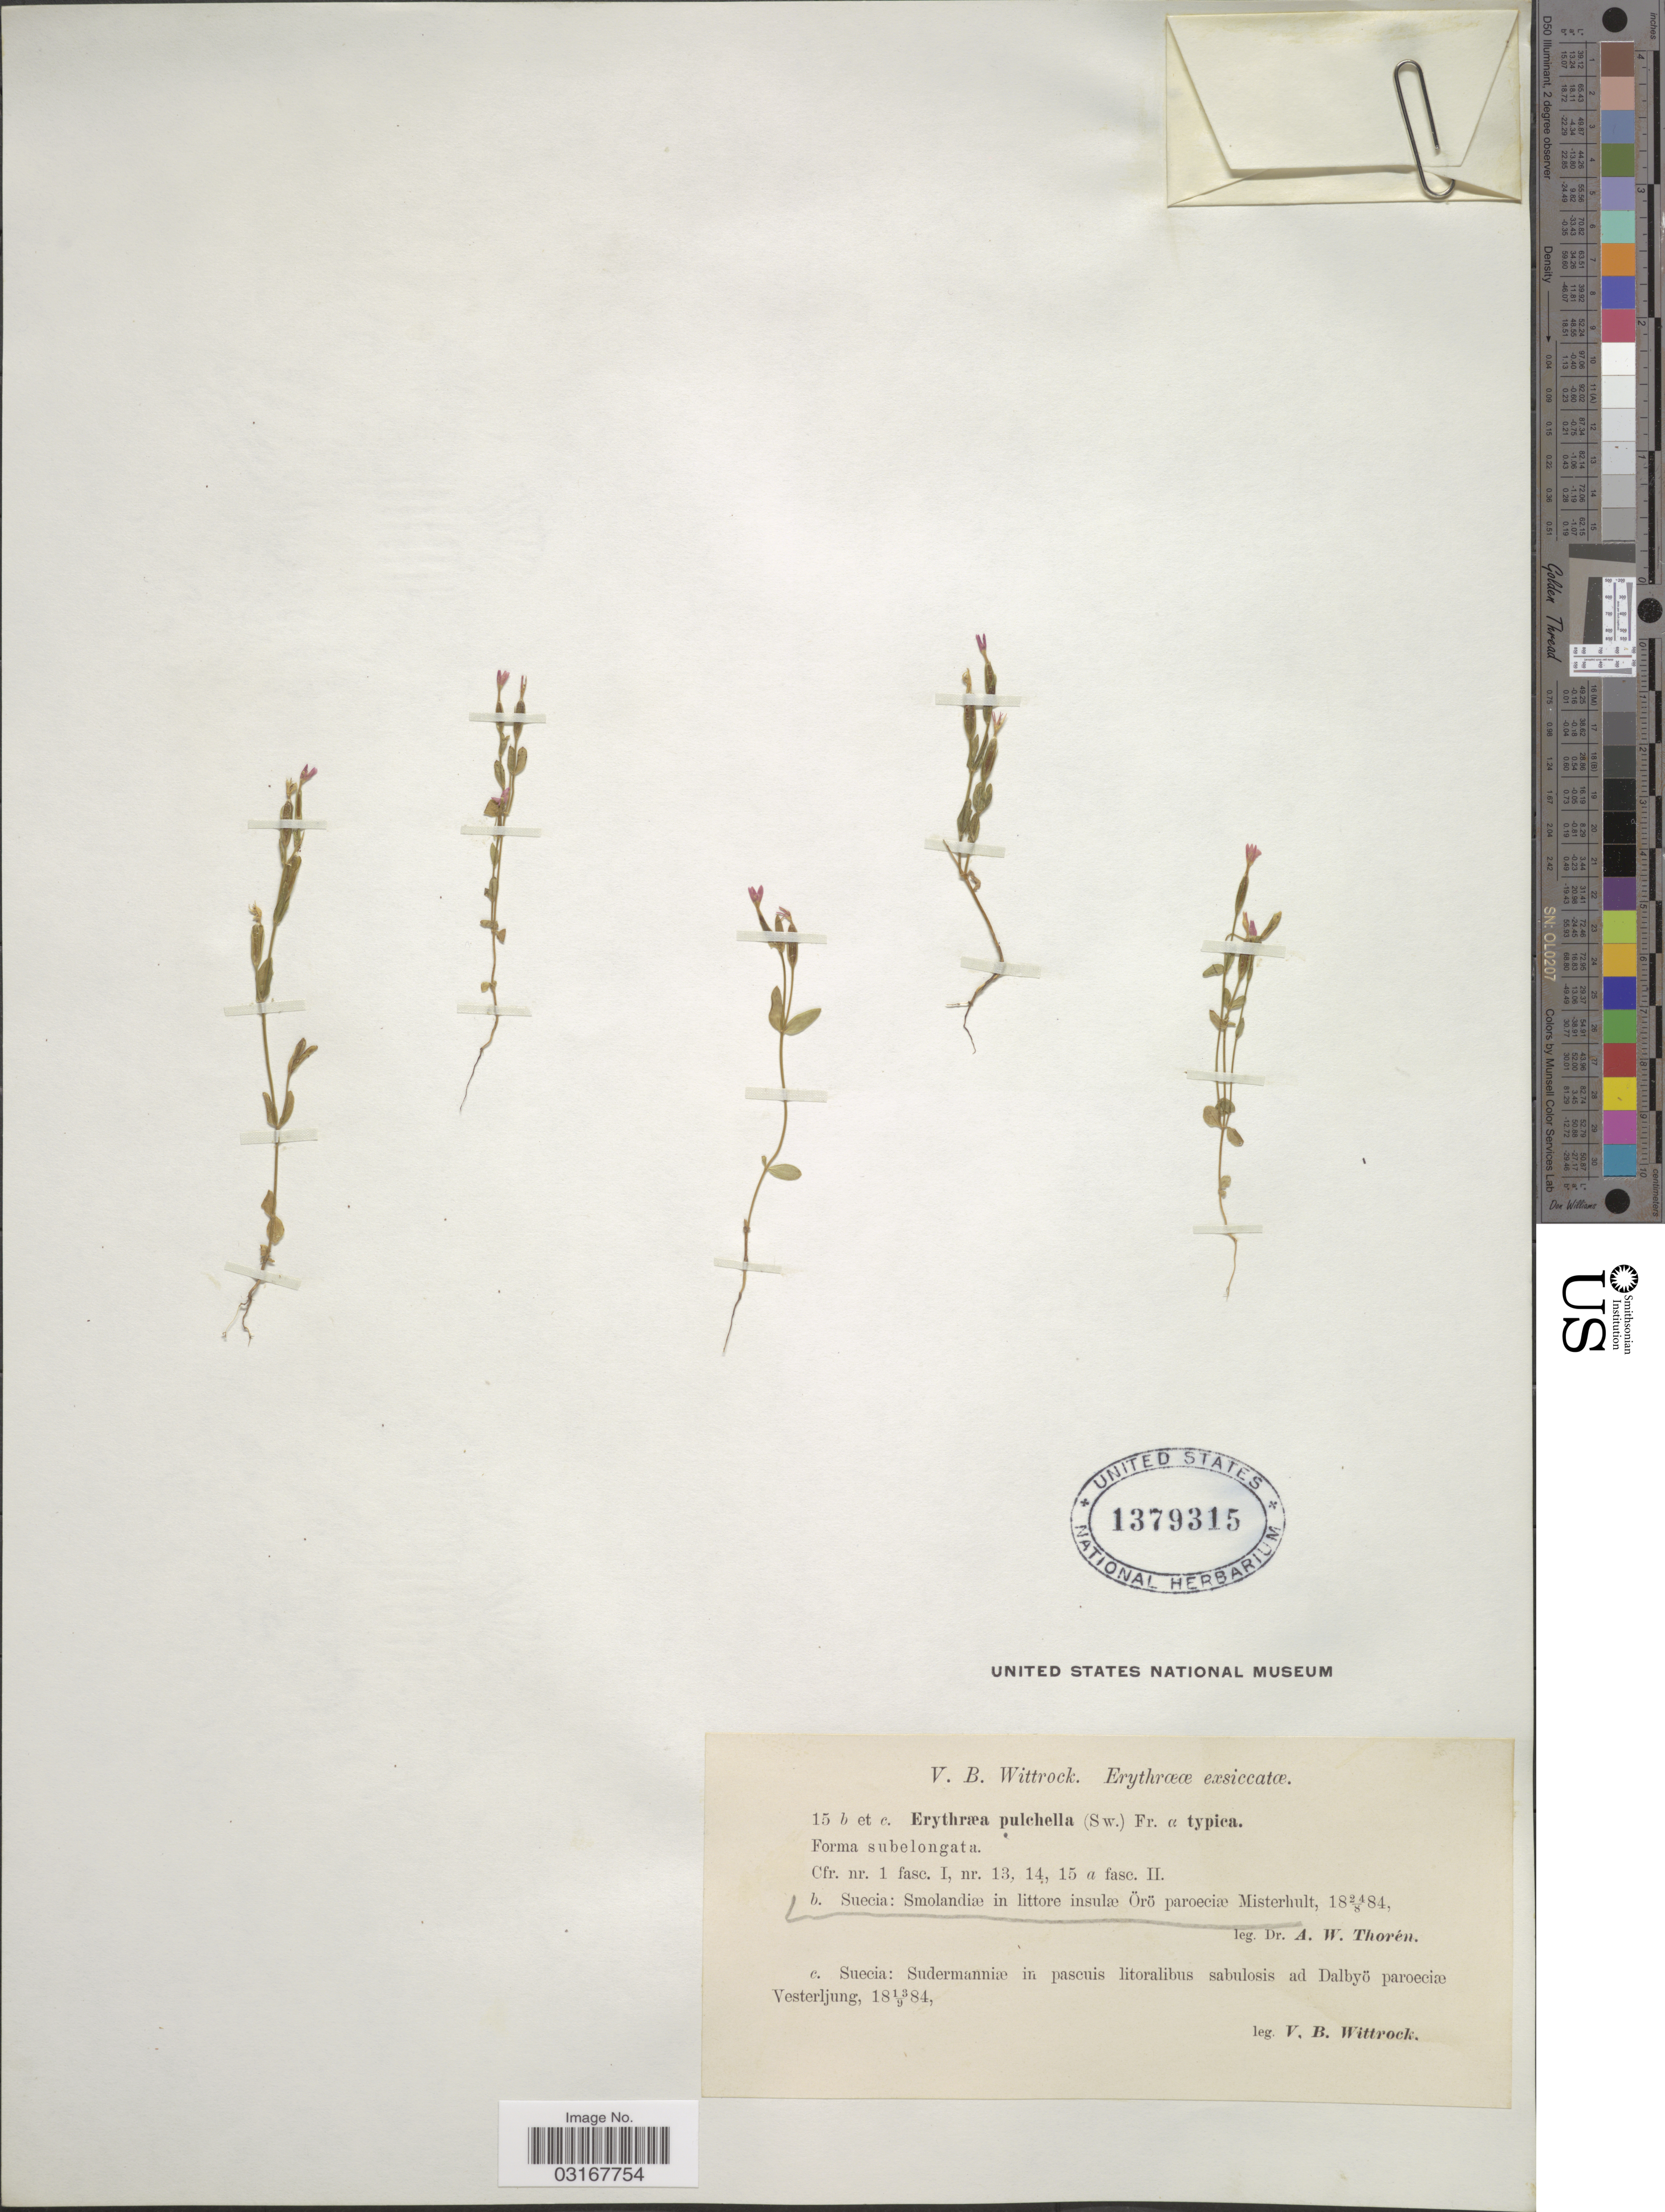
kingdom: Plantae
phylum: Tracheophyta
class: Magnoliopsida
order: Gentianales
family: Gentianaceae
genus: Centaurium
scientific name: Centaurium pulchellum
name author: (Sw.) Druce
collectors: A. Thorén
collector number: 15b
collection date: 1884-08-24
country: Sweden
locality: Suecia: Smolandiæ in littore insulæ Örö paroeciæ Misterhult.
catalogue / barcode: US 1379315